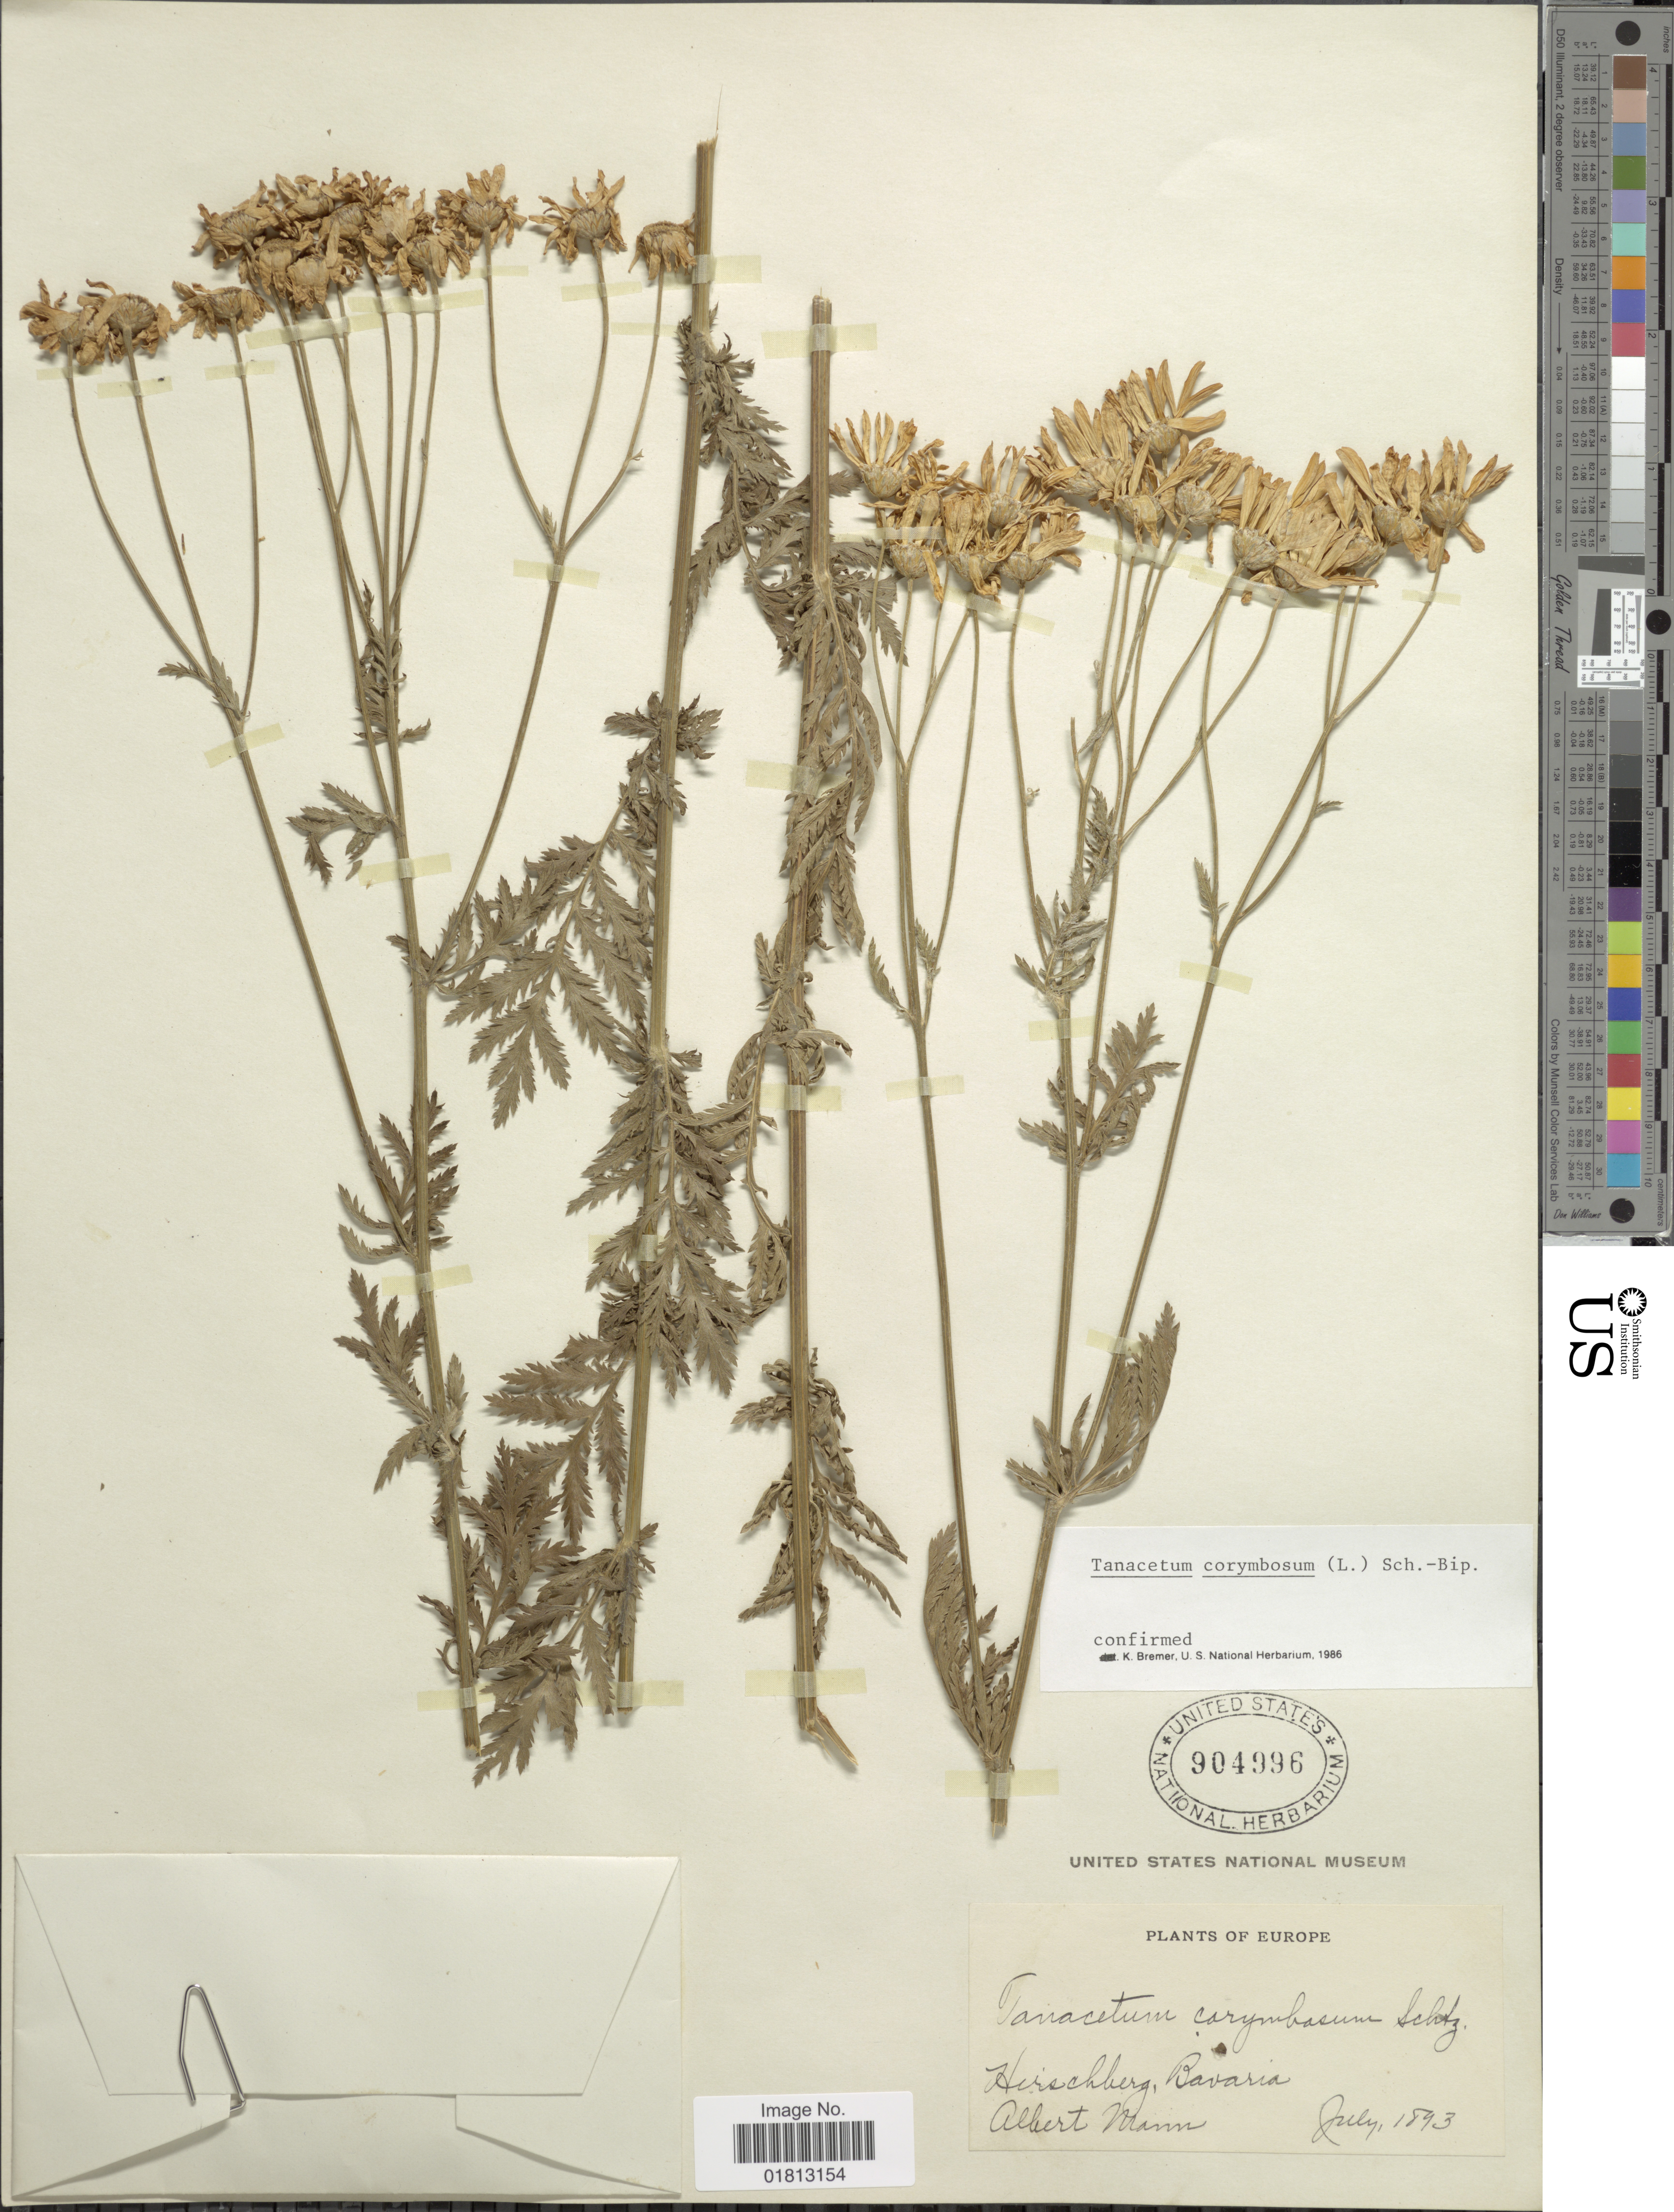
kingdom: Plantae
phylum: Tracheophyta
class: Magnoliopsida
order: Asterales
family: Asteraceae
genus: Tanacetum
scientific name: Tanacetum corymbosum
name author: (L.) Sch. Bip.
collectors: A. Mann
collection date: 1893-07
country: Germany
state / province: Bayern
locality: Hirschberg, Bavaria, Europe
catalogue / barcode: US 904996